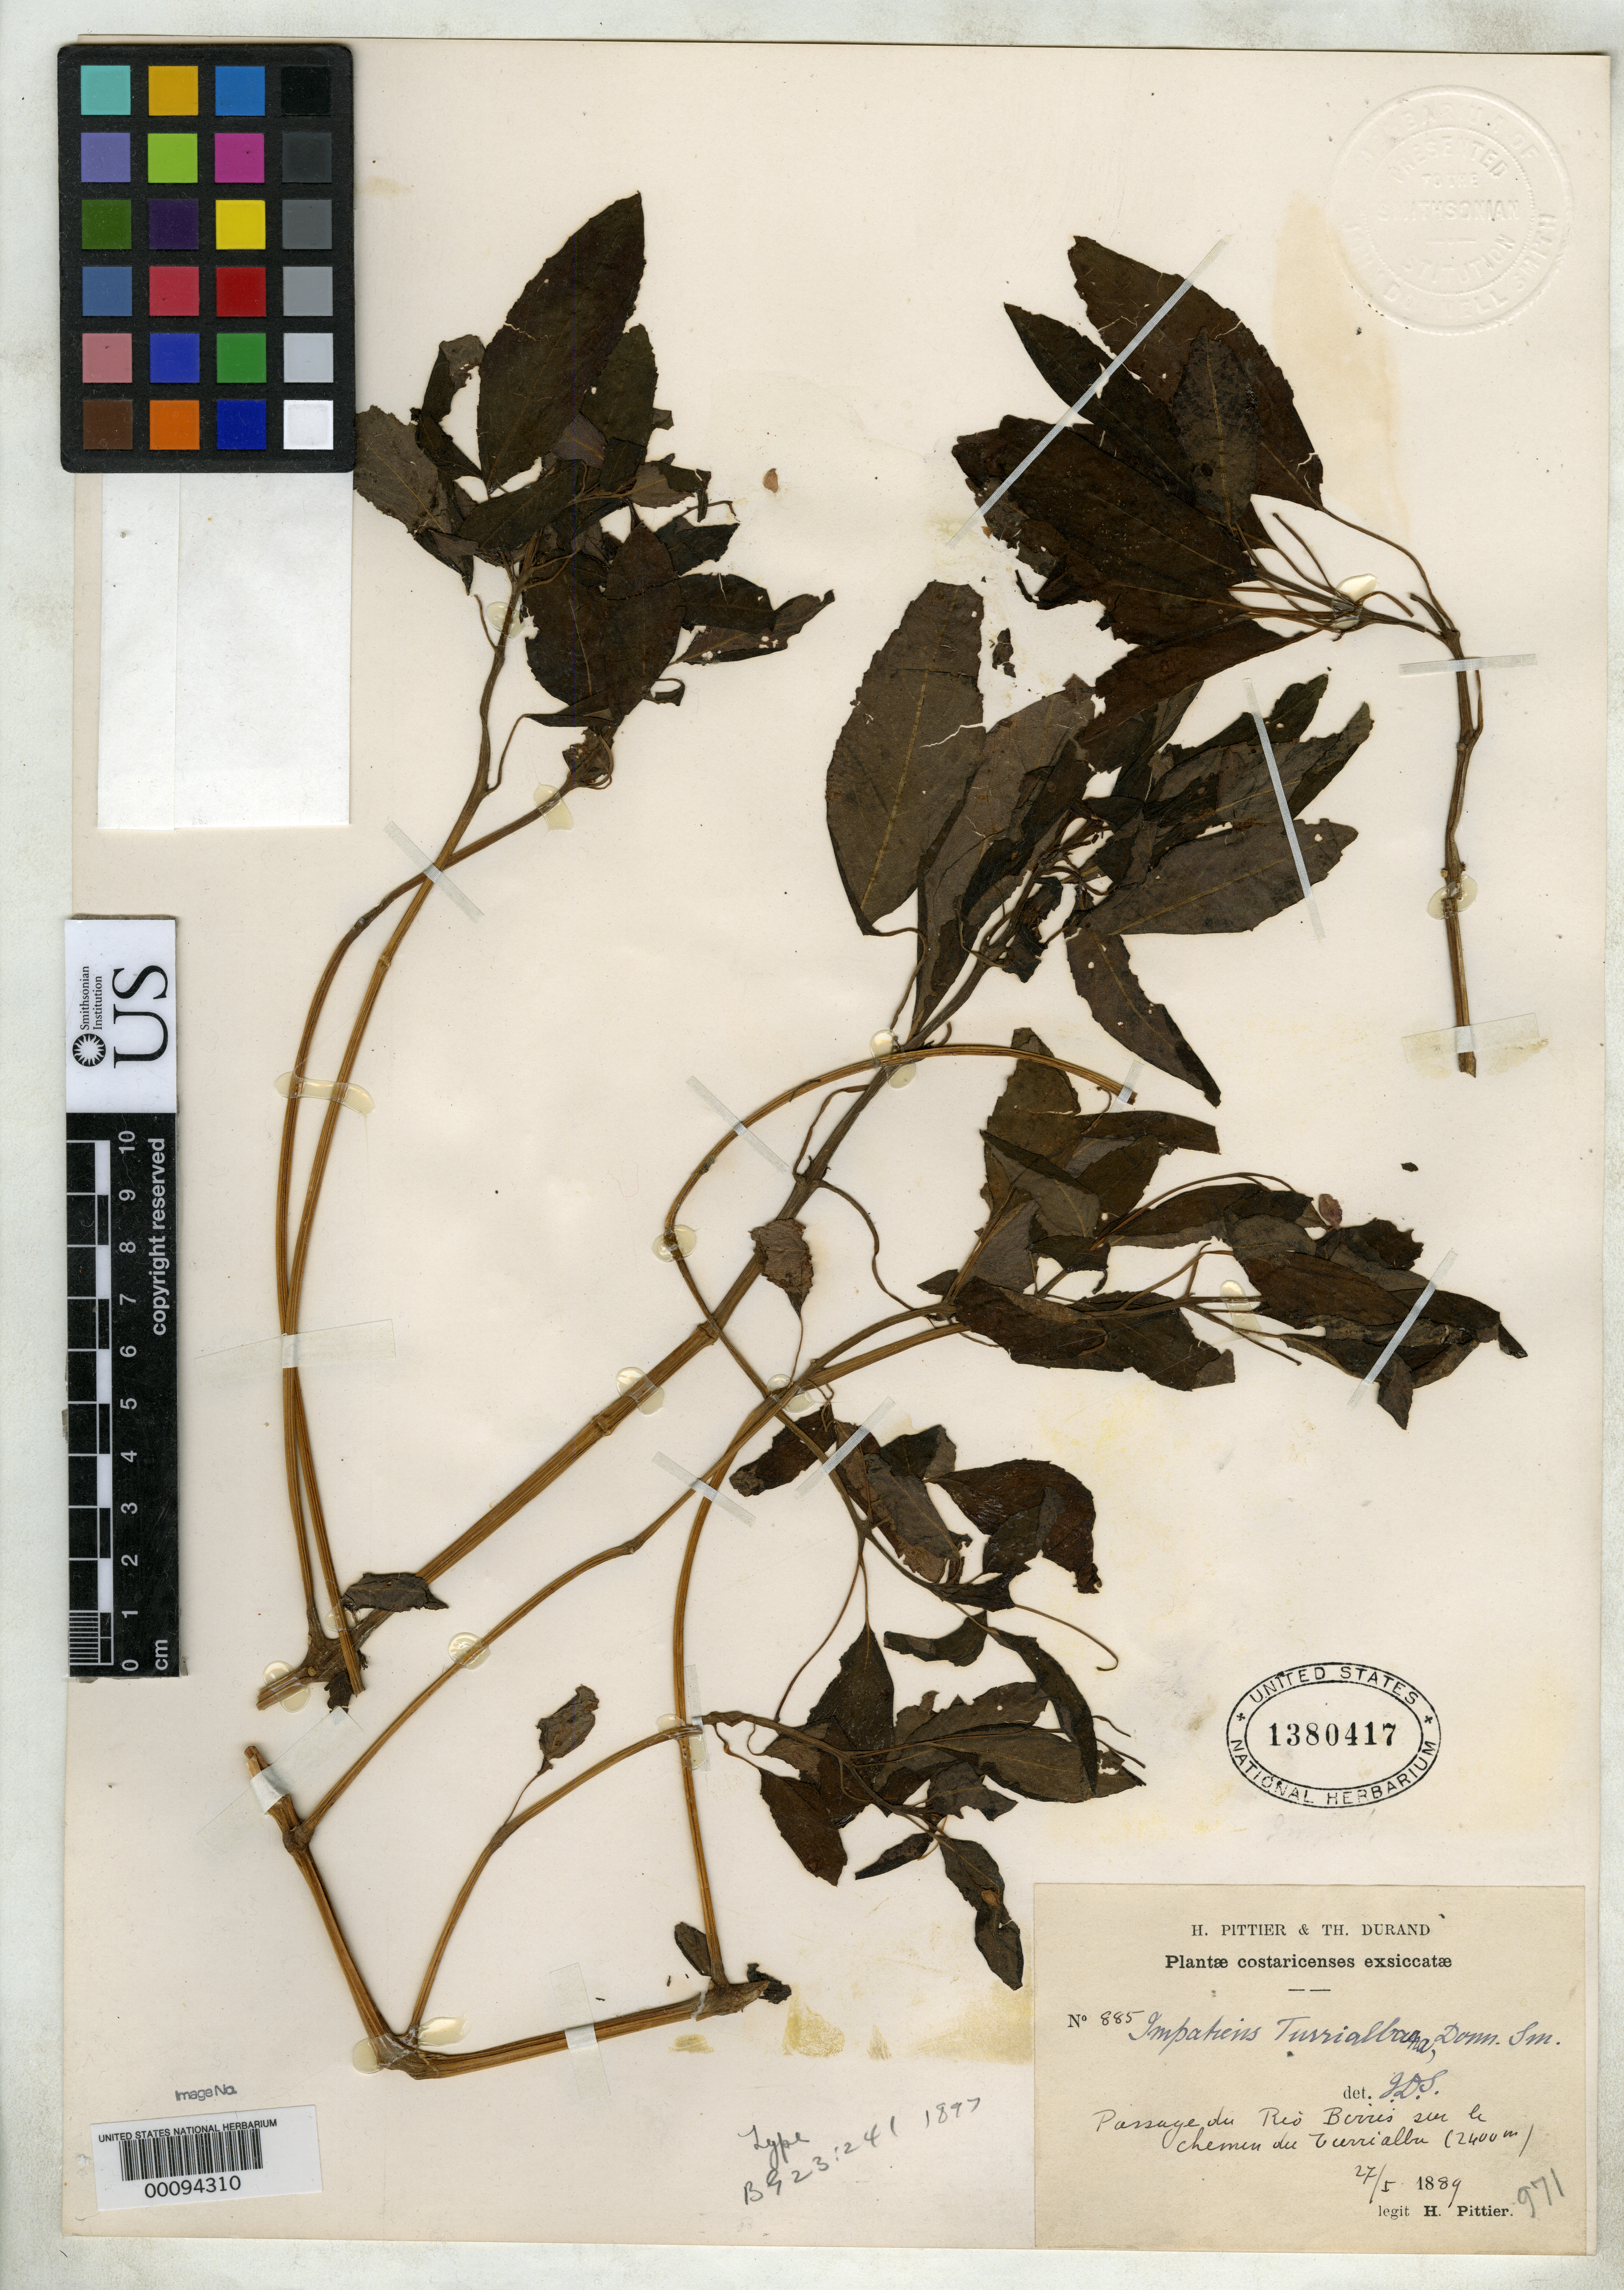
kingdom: Plantae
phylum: Tracheophyta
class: Magnoliopsida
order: Ericales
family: Balsaminaceae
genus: Impatiens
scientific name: Impatiens turrialbana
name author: Donn. Sm.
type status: Syntype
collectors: H. F. Pittier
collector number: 885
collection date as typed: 27 May 1889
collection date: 1889-05-27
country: Costa Rica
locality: Passage du Rio Birris sur La Chemen Turrialba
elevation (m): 2400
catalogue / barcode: US 1380417